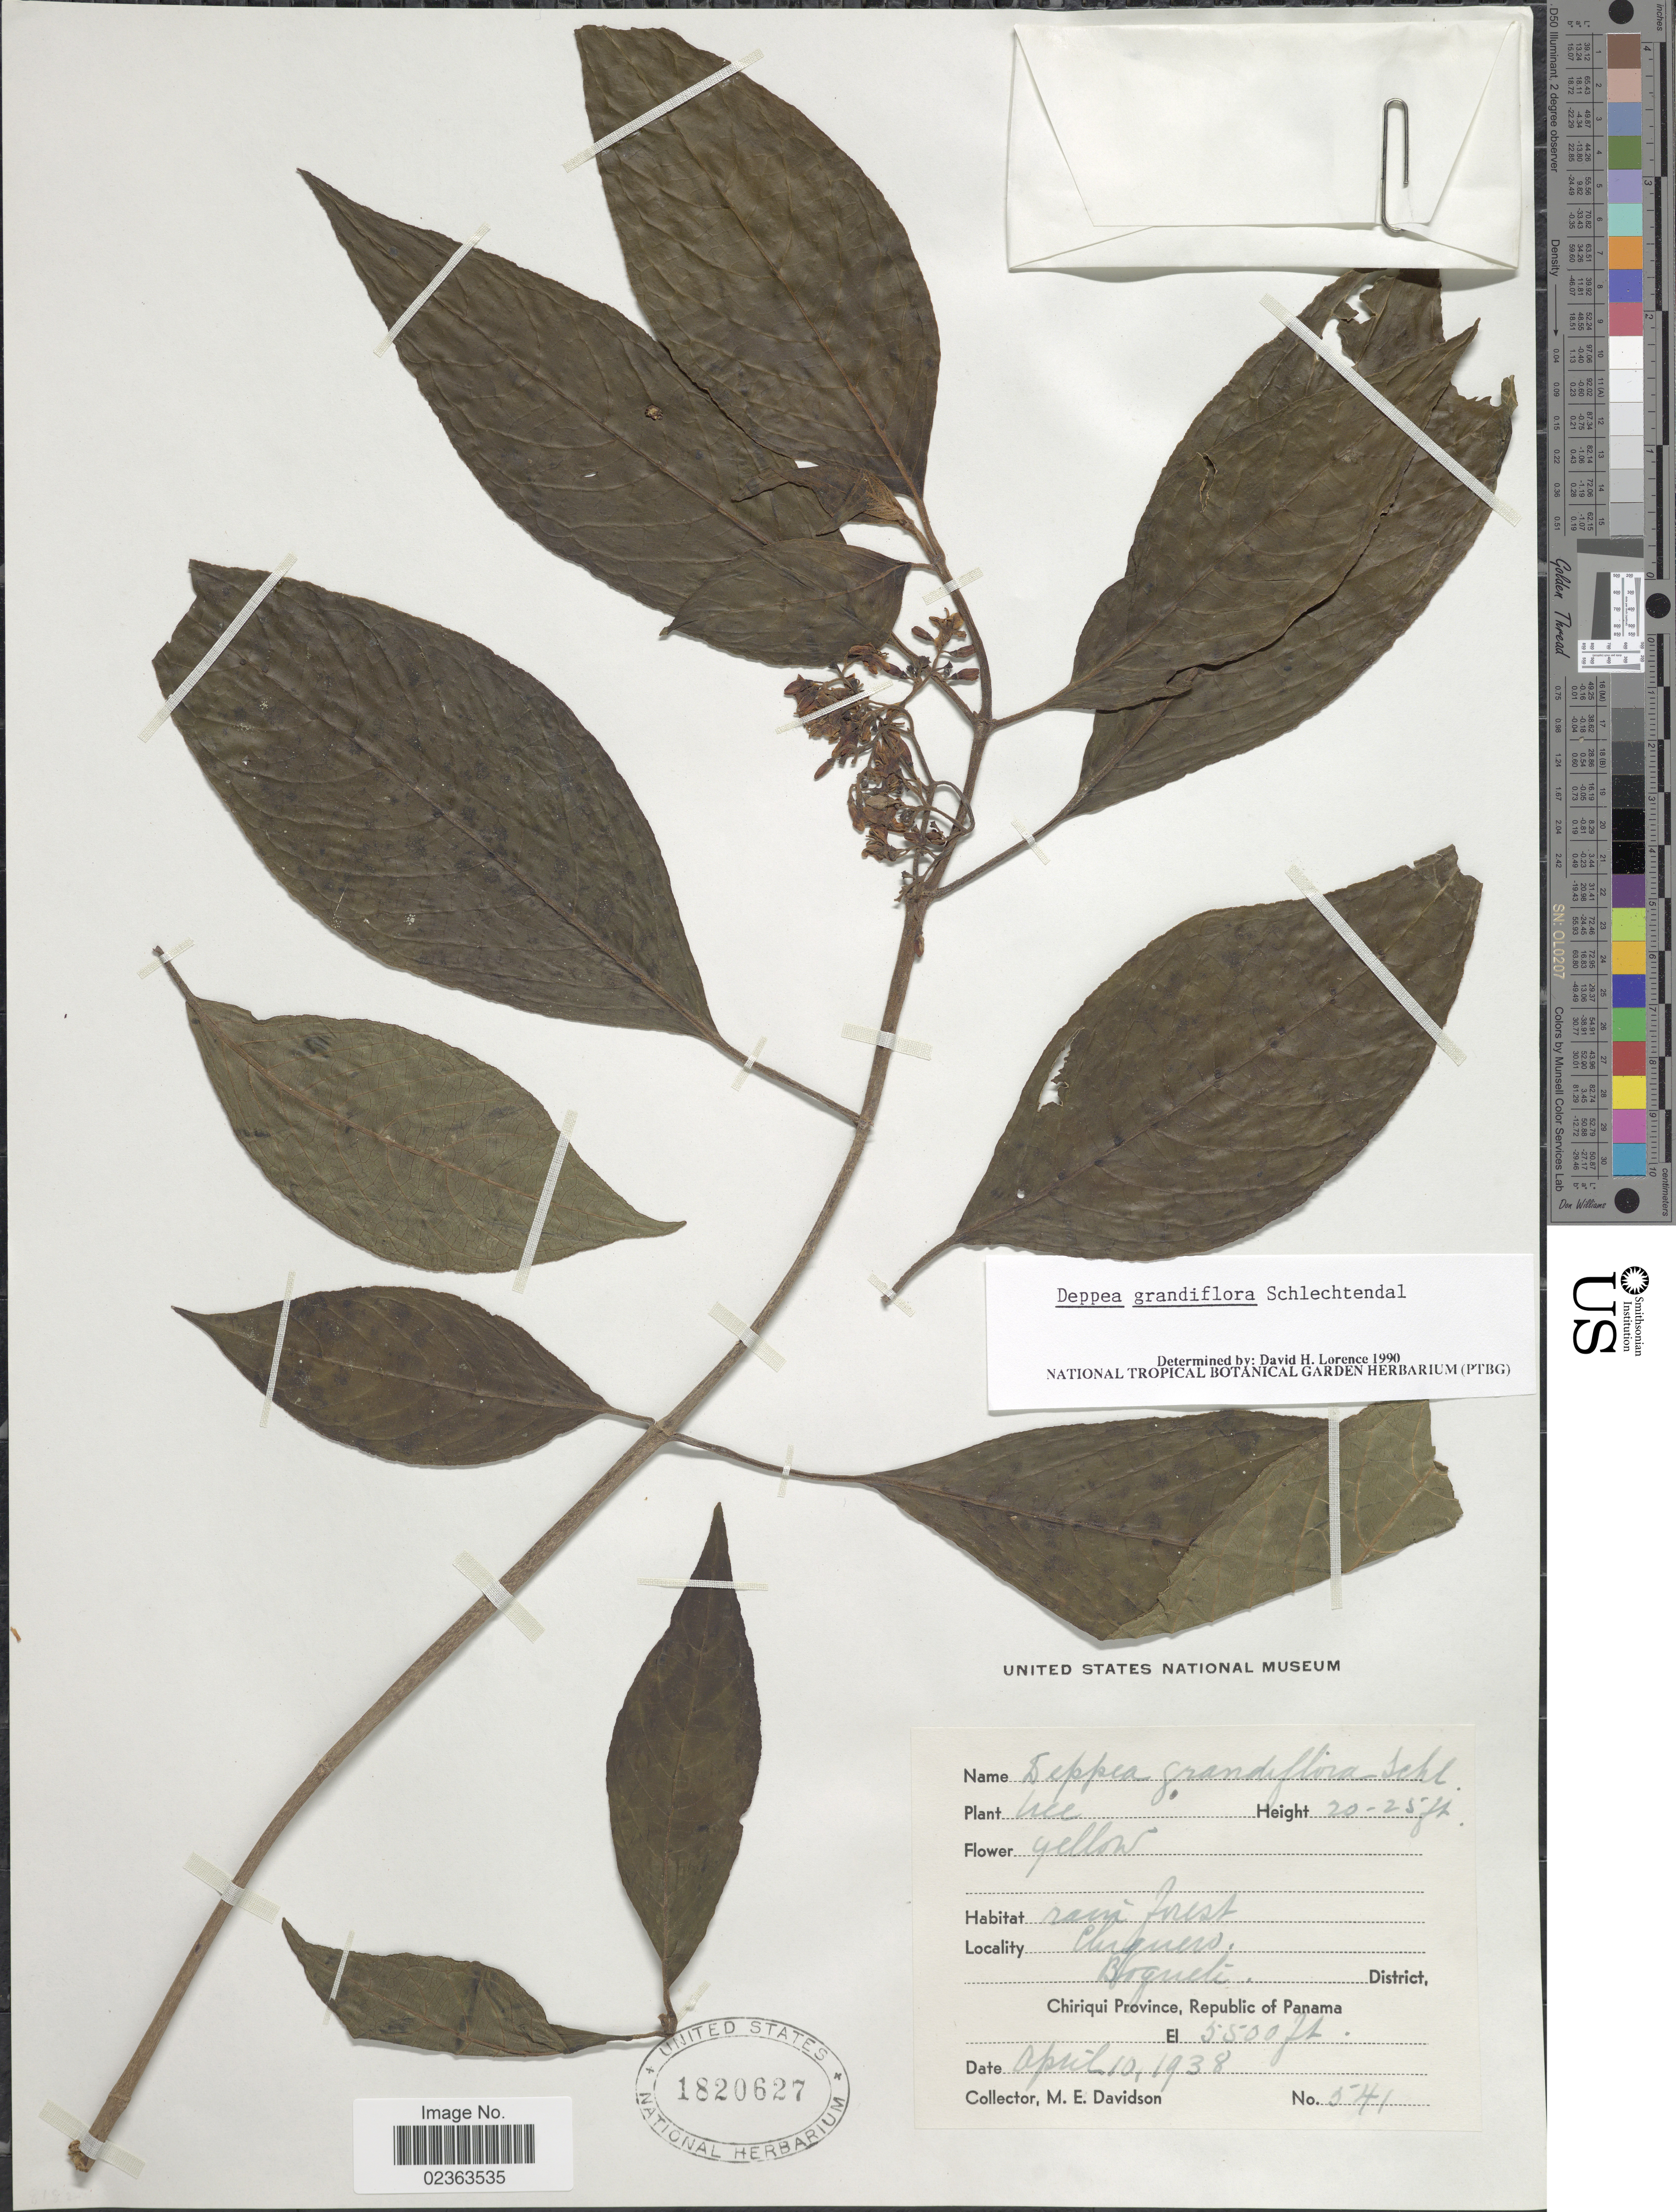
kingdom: Plantae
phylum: Tracheophyta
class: Magnoliopsida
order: Gentianales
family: Rubiaceae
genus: Deppea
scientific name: Deppea grandiflora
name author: Schltdl.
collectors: M. E. Davidson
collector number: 541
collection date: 1938-04-10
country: Panama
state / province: Chiriqui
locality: Rain forest, Chiquero, Boqueté District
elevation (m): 1676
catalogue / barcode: US 1820627